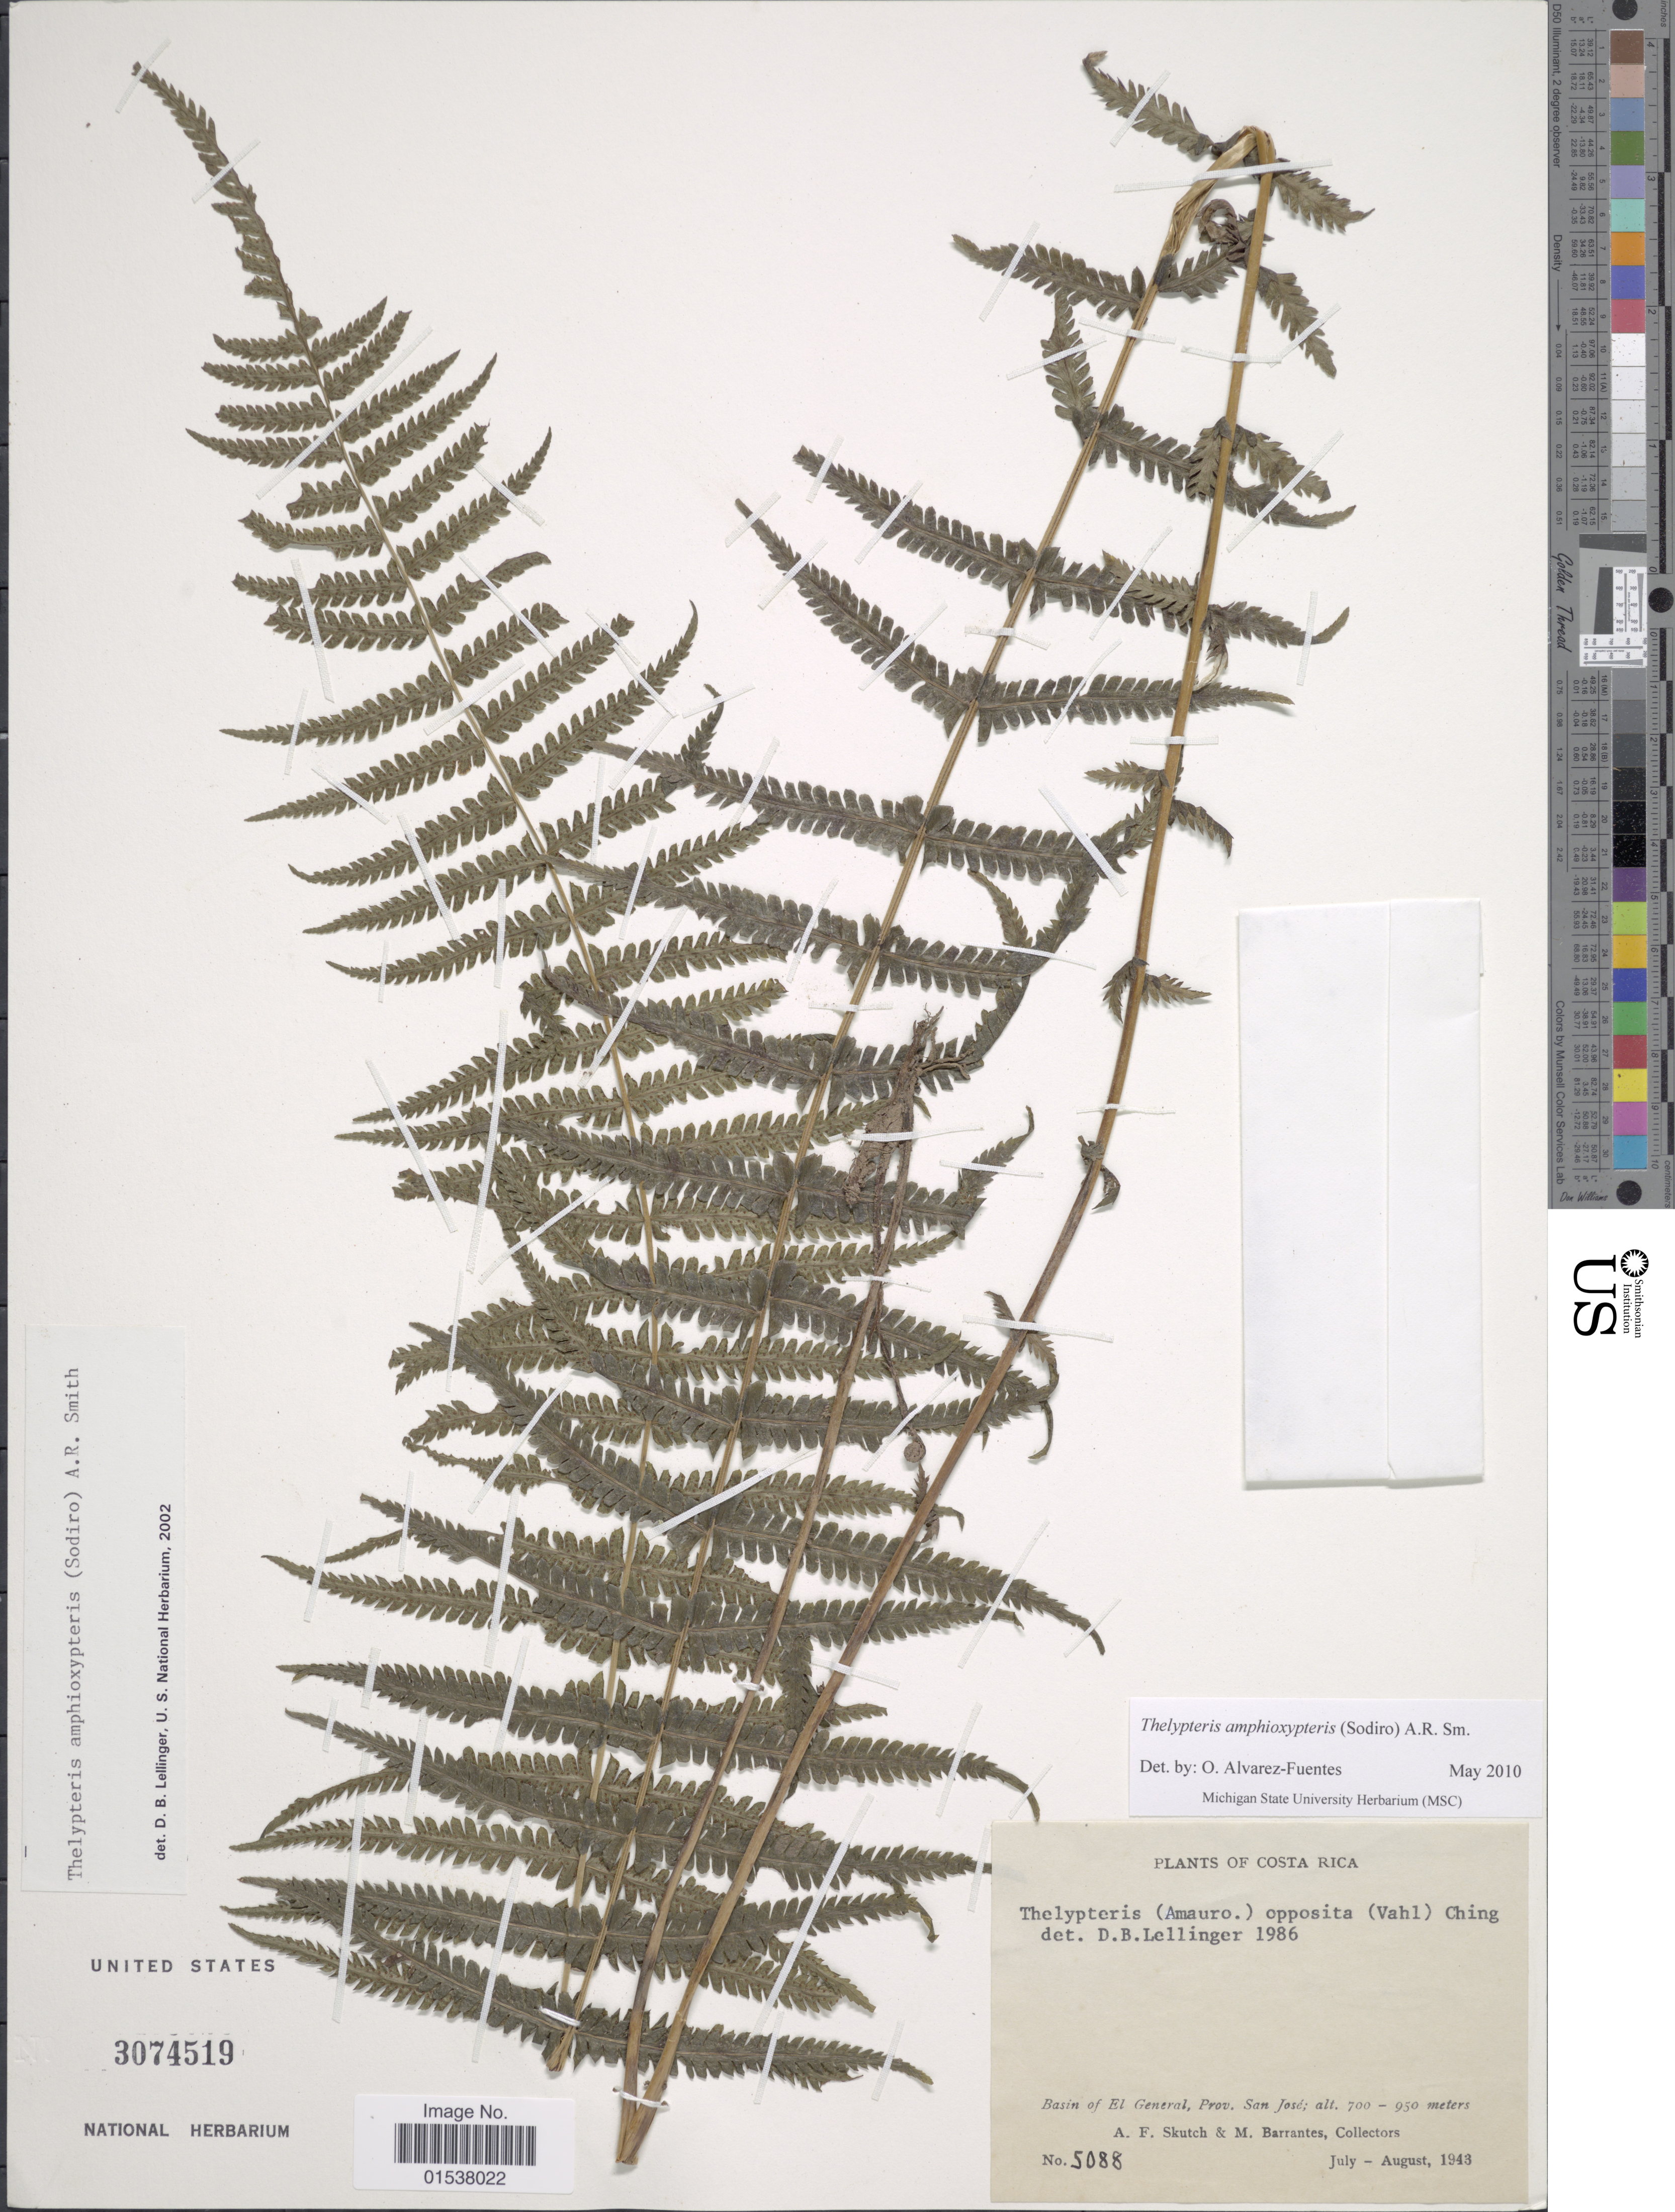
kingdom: Plantae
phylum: Tracheophyta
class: Polypodiopsida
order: Polypodiales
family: Thelypteridaceae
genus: Amauropelta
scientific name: Amauropelta amphioxypteris (Sodiro) comb. nov., ined. 2015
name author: (Sodiro)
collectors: A. F. Skutch & M. Barrantes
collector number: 5088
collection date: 1943-07/1943-08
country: Costa Rica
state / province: San José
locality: Basin of El General, Prov. San Jose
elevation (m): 700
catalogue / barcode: US 3074519